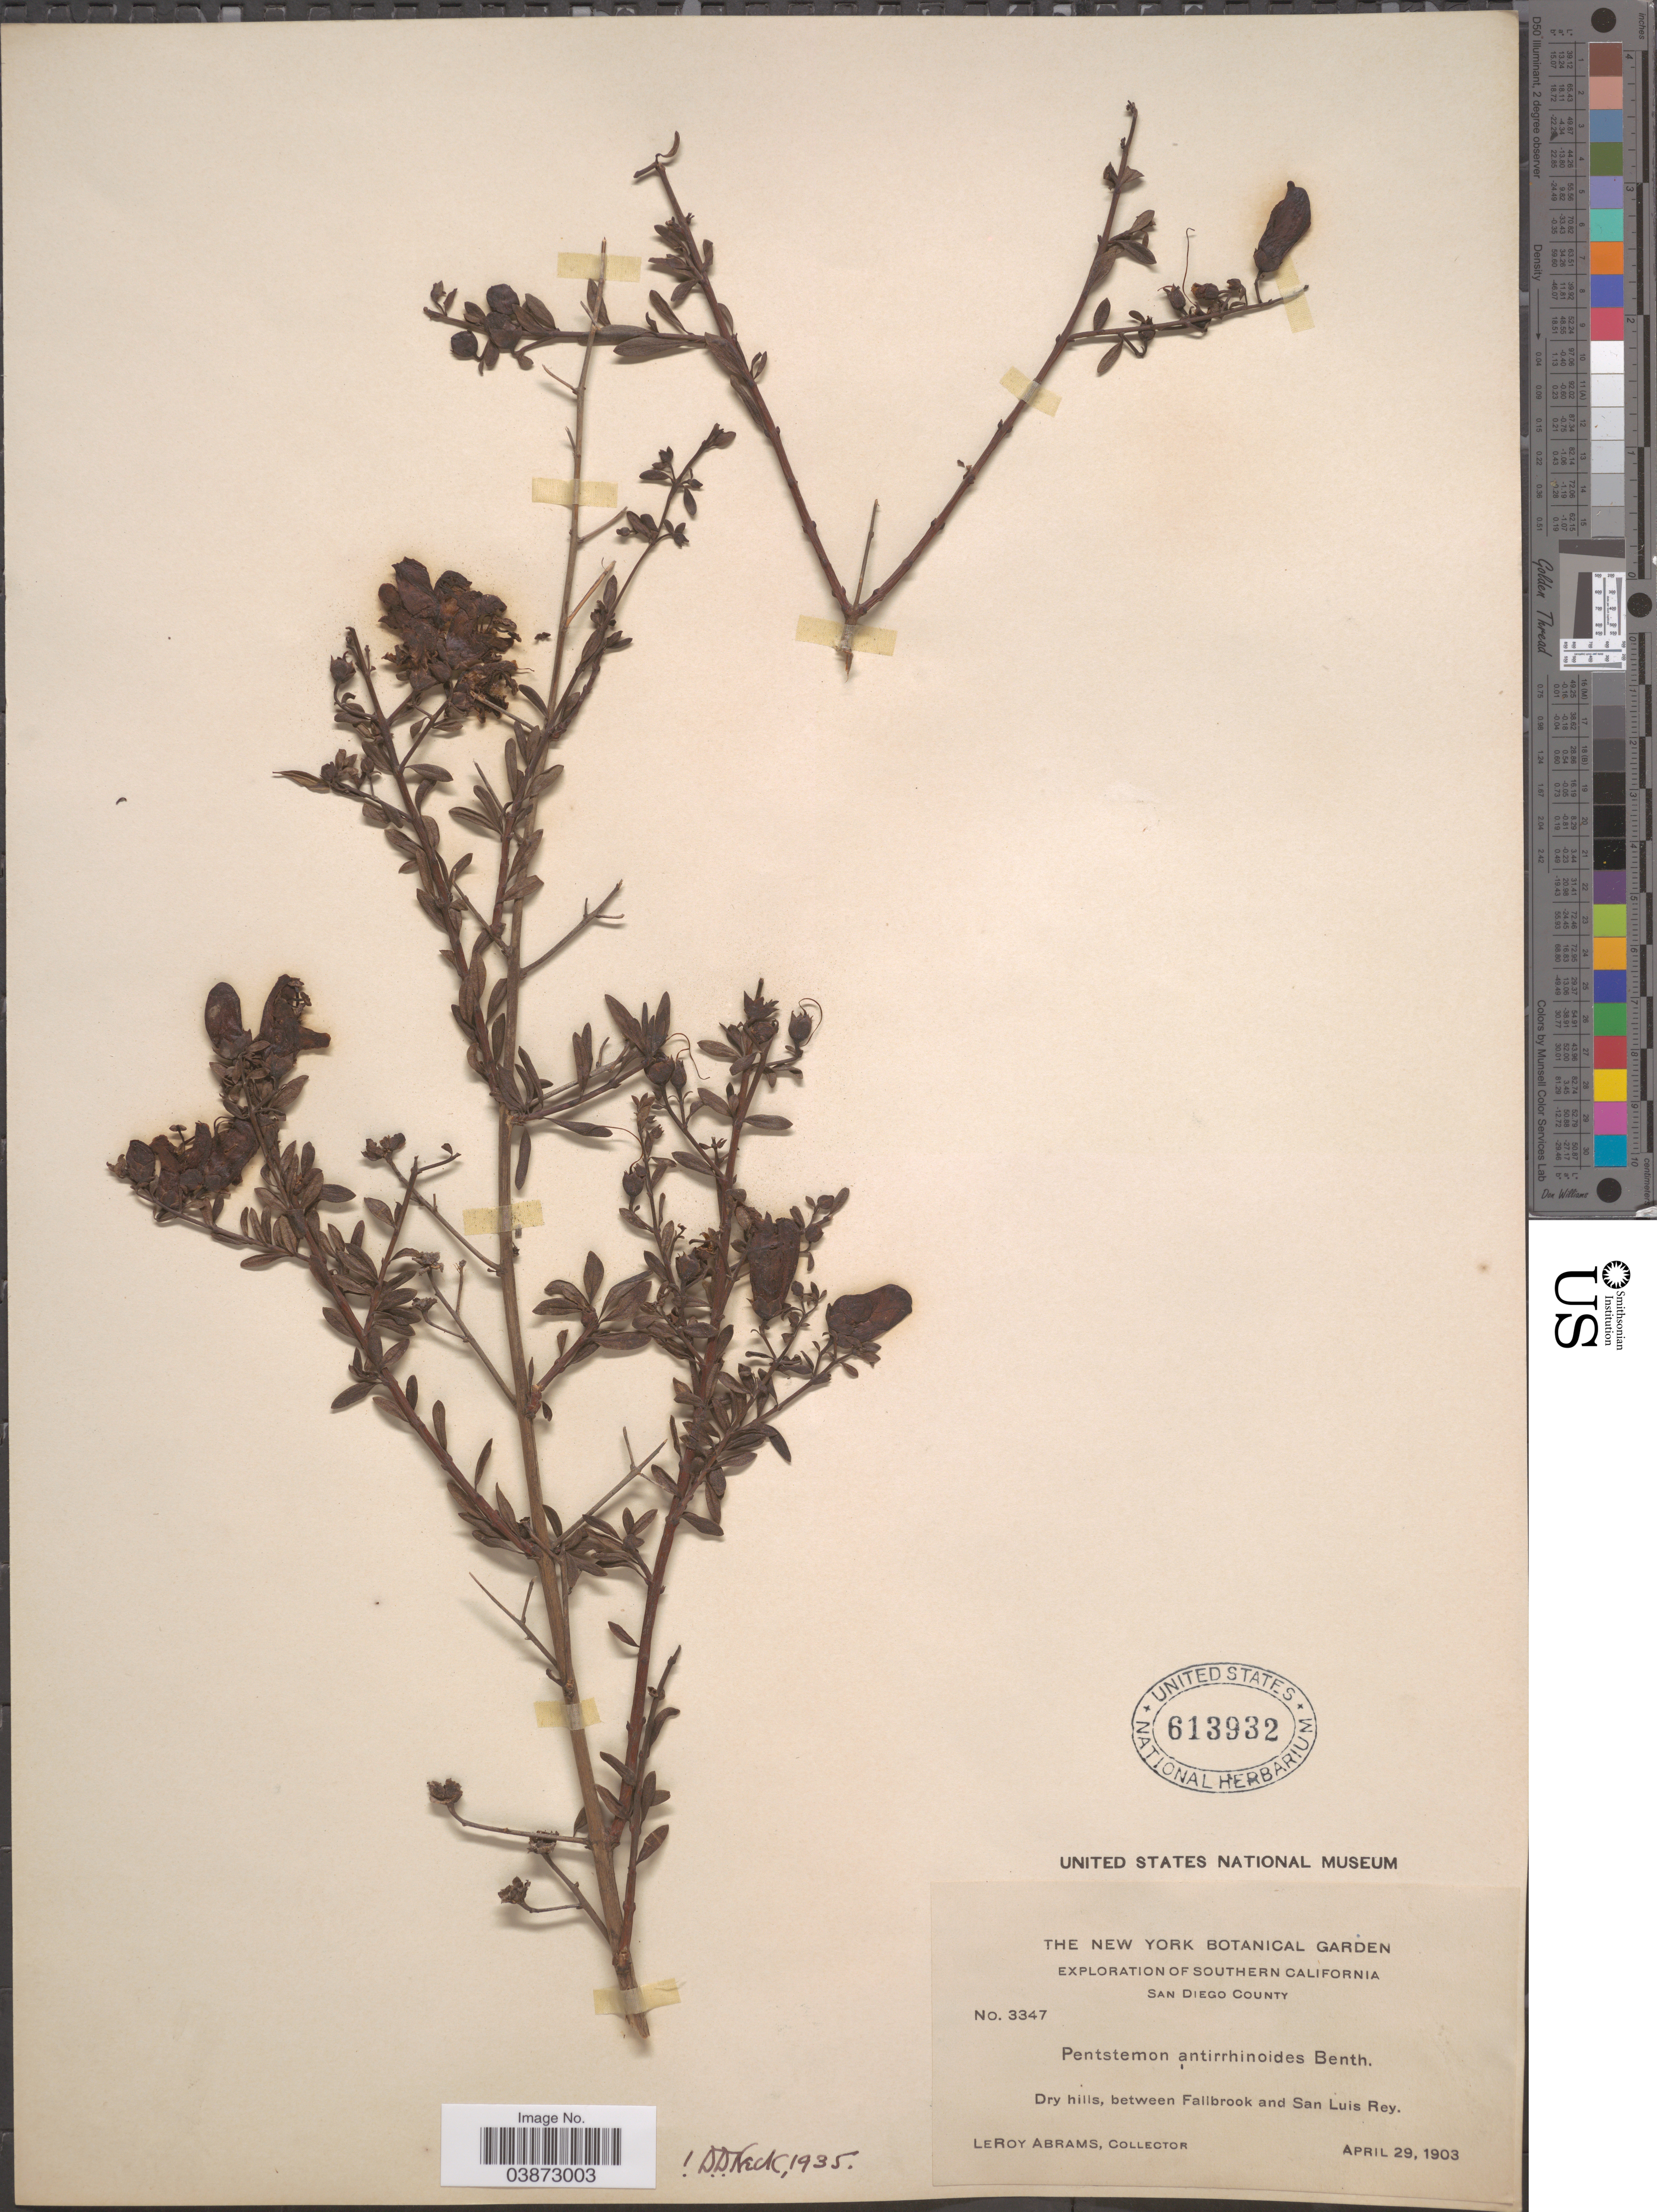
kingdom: Plantae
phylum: Tracheophyta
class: Magnoliopsida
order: Lamiales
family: Plantaginaceae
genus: Penstemon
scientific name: Penstemon antirrhinoides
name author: Benth.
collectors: L. Abrams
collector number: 3347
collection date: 1903-04-29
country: United States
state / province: California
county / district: San Diego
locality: Southern California. San Diego County. Dry hills, between Fallbrook and San Luis Rey.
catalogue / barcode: US 613932